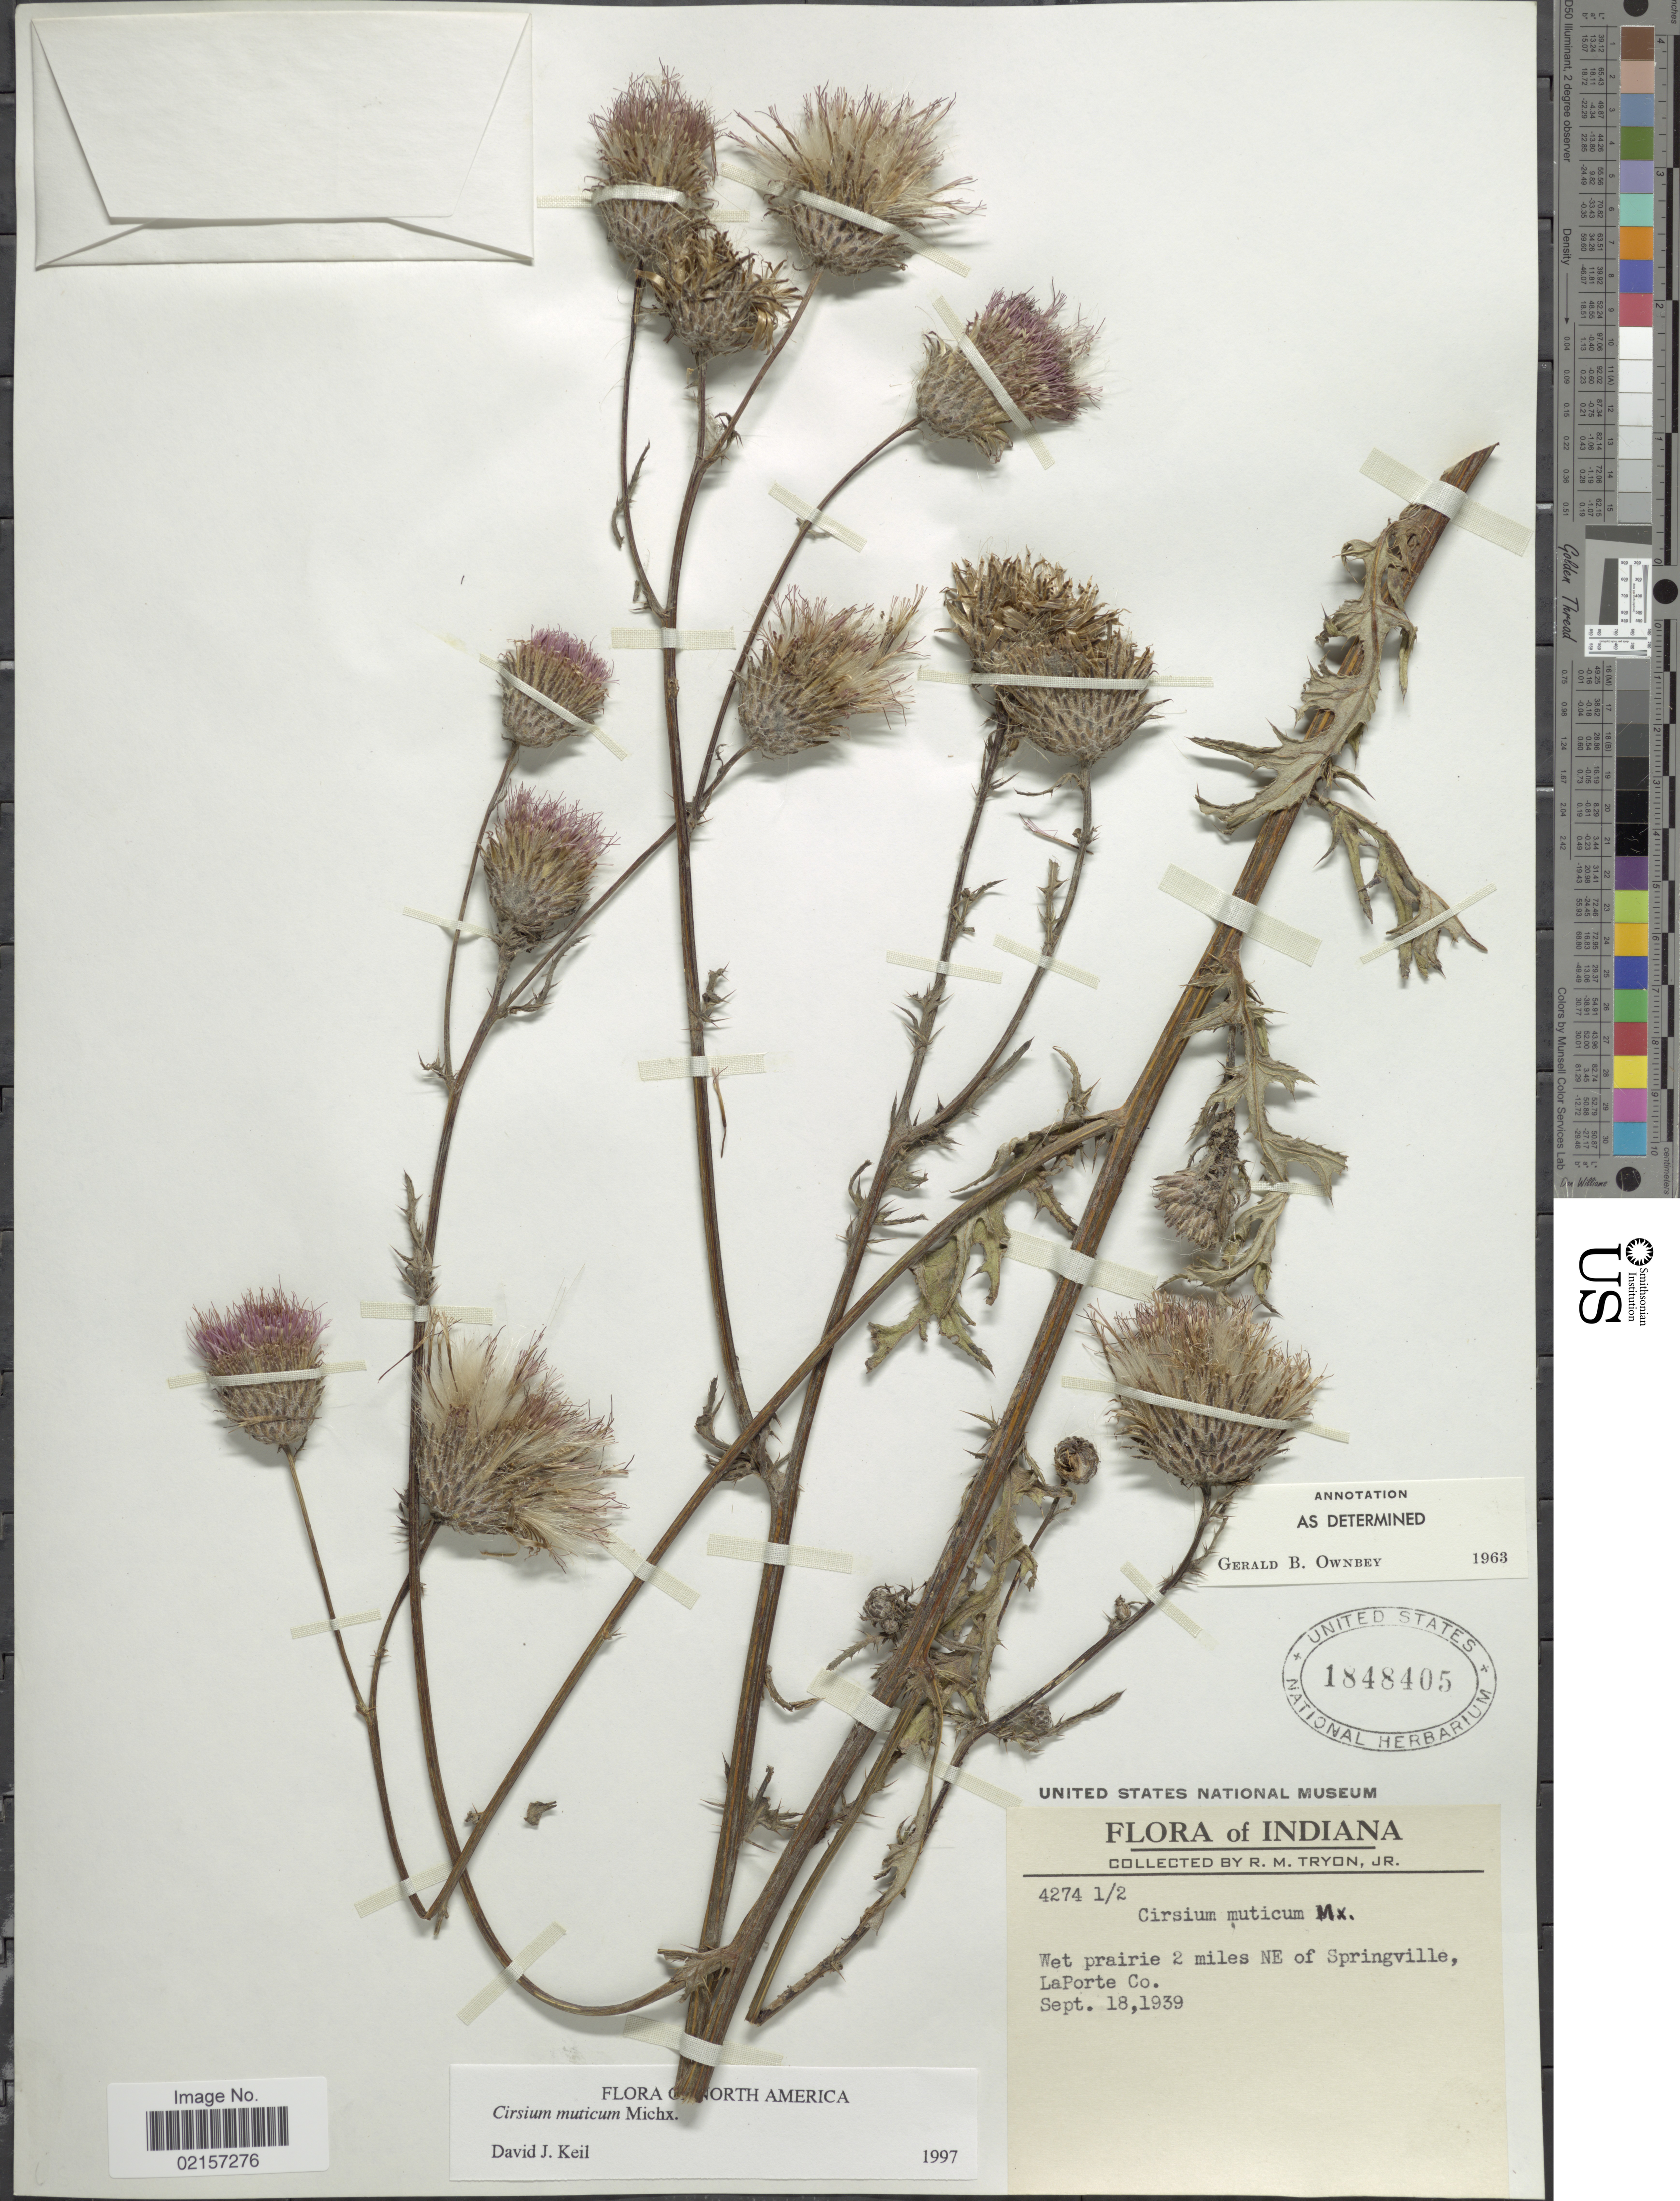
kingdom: Plantae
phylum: Tracheophyta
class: Magnoliopsida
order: Asterales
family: Asteraceae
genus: Cirsium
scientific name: Cirsium muticum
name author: Michx.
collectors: R. M. Tryon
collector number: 42741/2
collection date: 1939-09-18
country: United States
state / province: Indiana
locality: Wet prairie 2 miles NE of Springville, La Porte Co.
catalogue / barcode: US 1848405